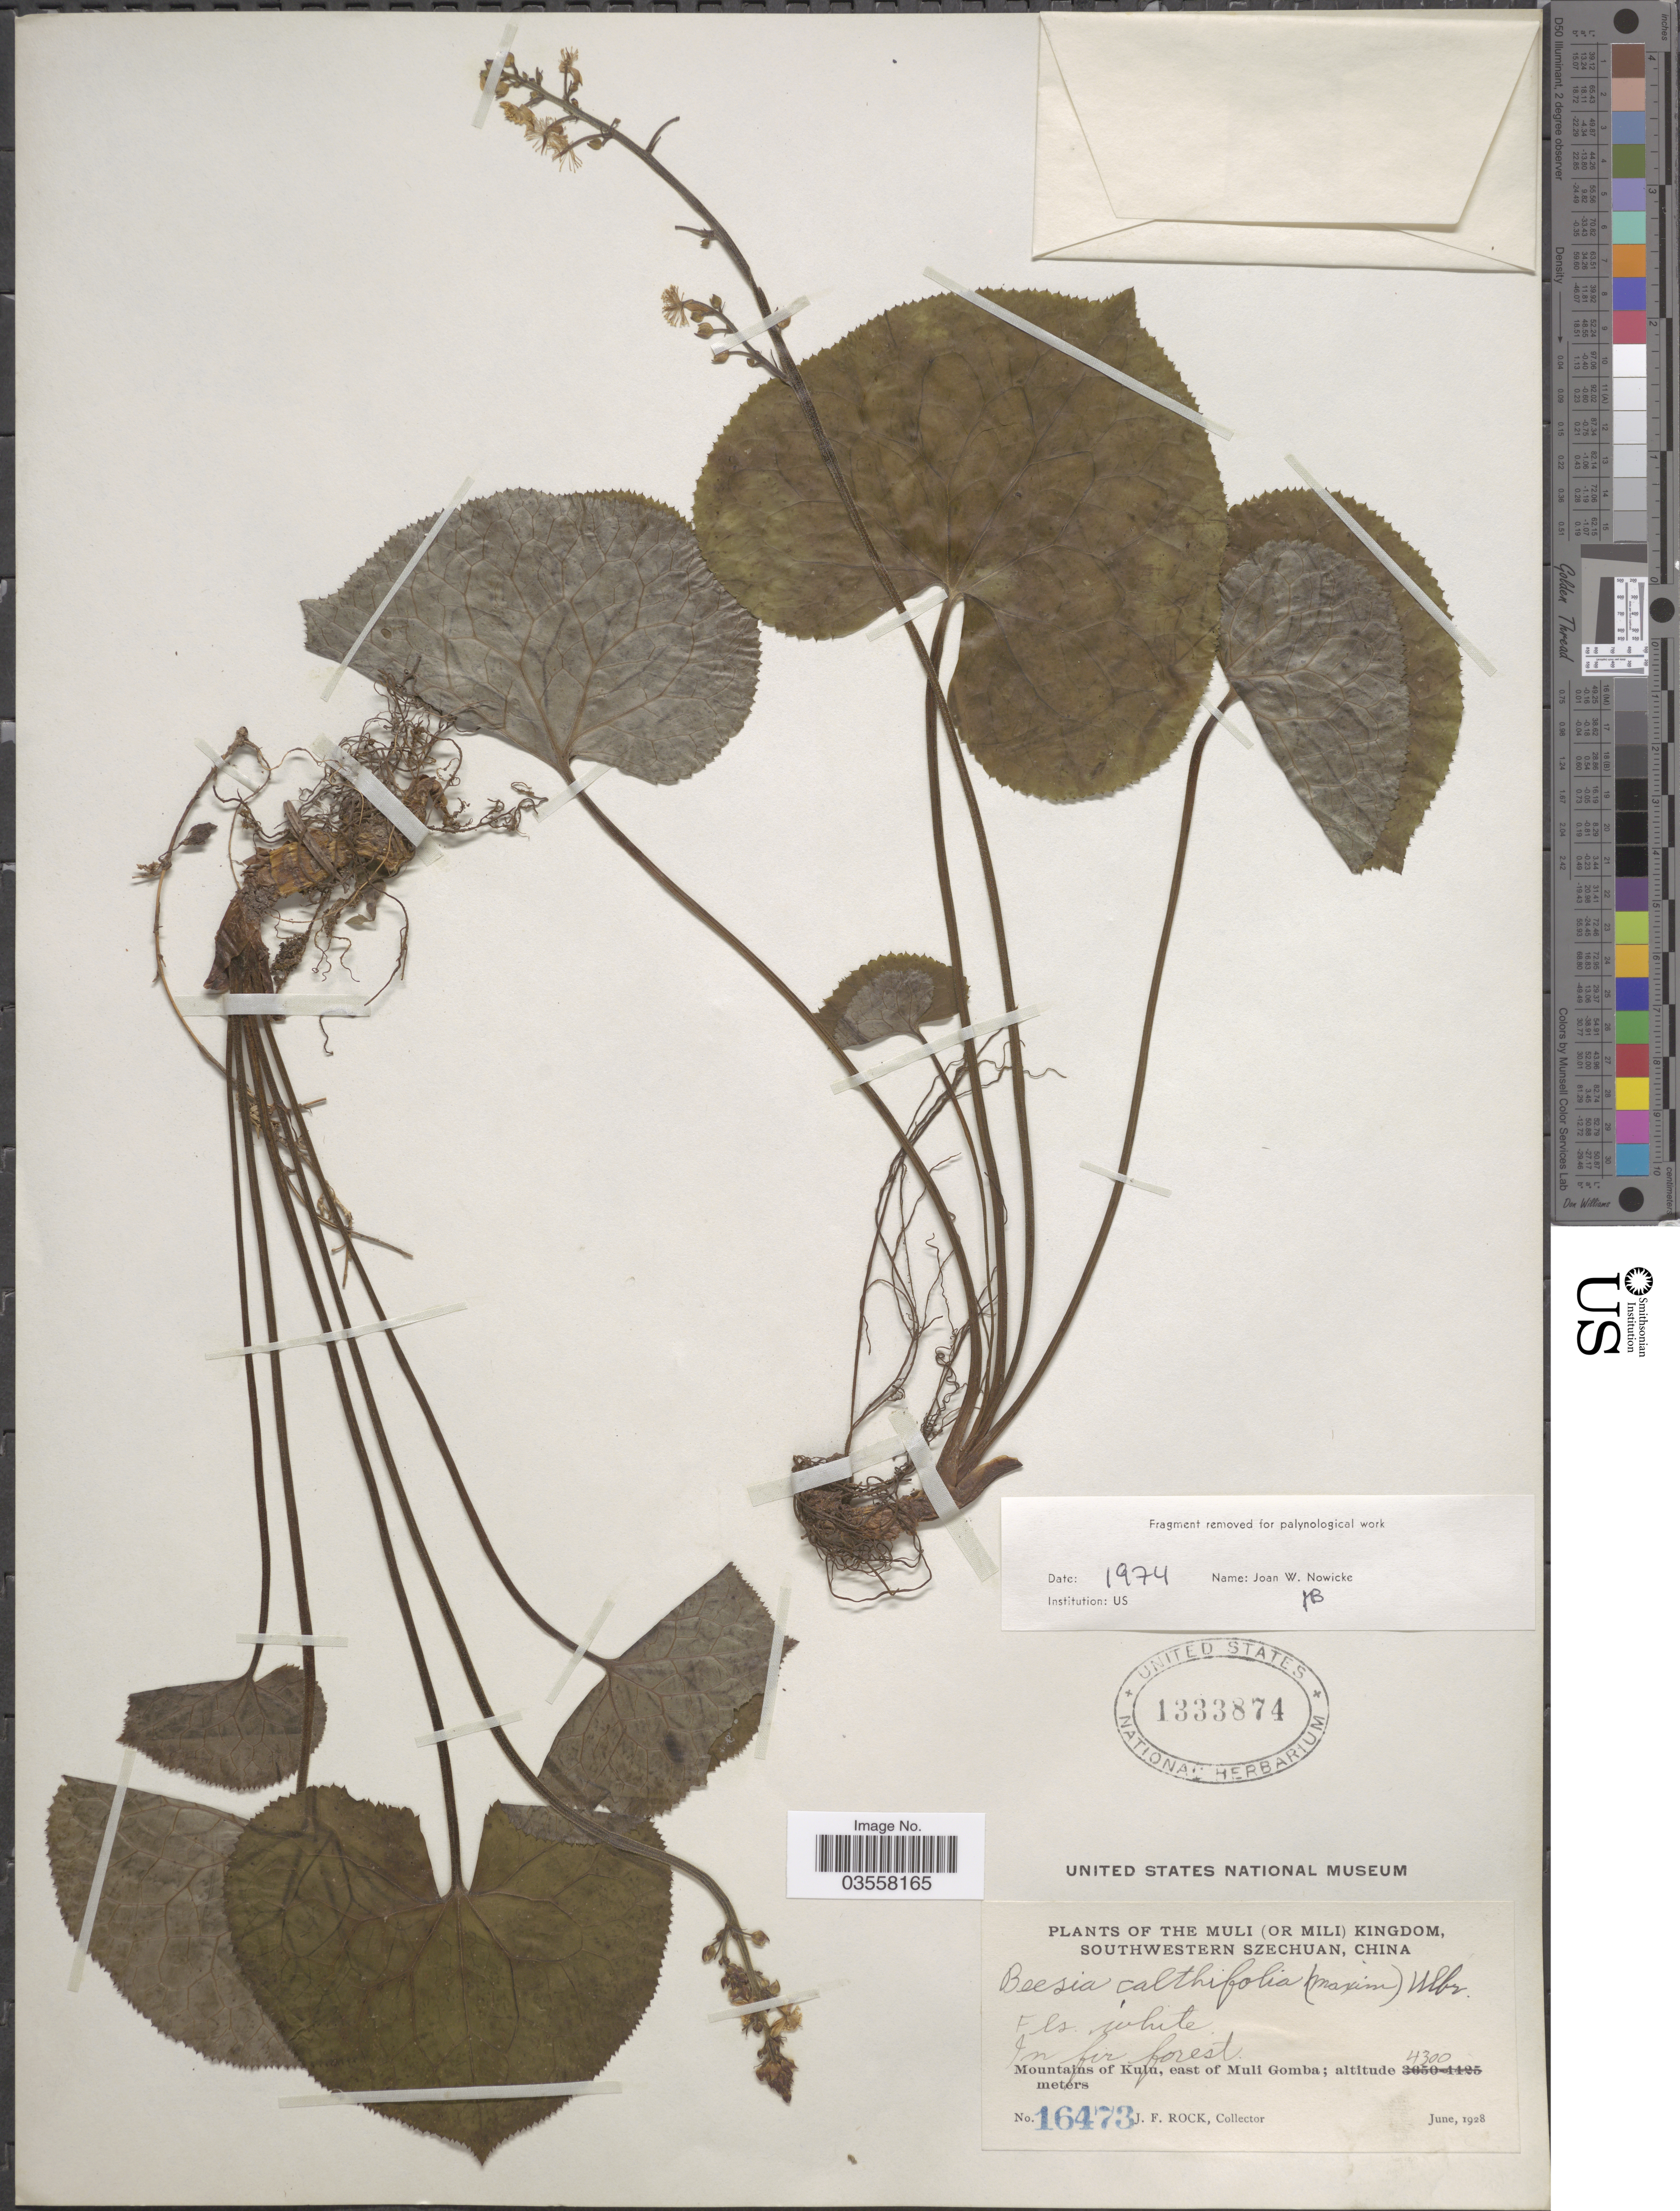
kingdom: Plantae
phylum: Tracheophyta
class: Magnoliopsida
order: Ranunculales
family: Ranunculaceae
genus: Beesia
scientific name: Beesia calthifolia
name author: (Maxim. ex Oliv.) Ulbr.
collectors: J. Rock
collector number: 16473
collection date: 1928-06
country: China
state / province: Sichuan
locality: The Muli (or Mili) Kingdom, Southwestern Szechuan. Mountains of Kulu, east of Muli Gomba.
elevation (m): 4300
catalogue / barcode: US 1333874